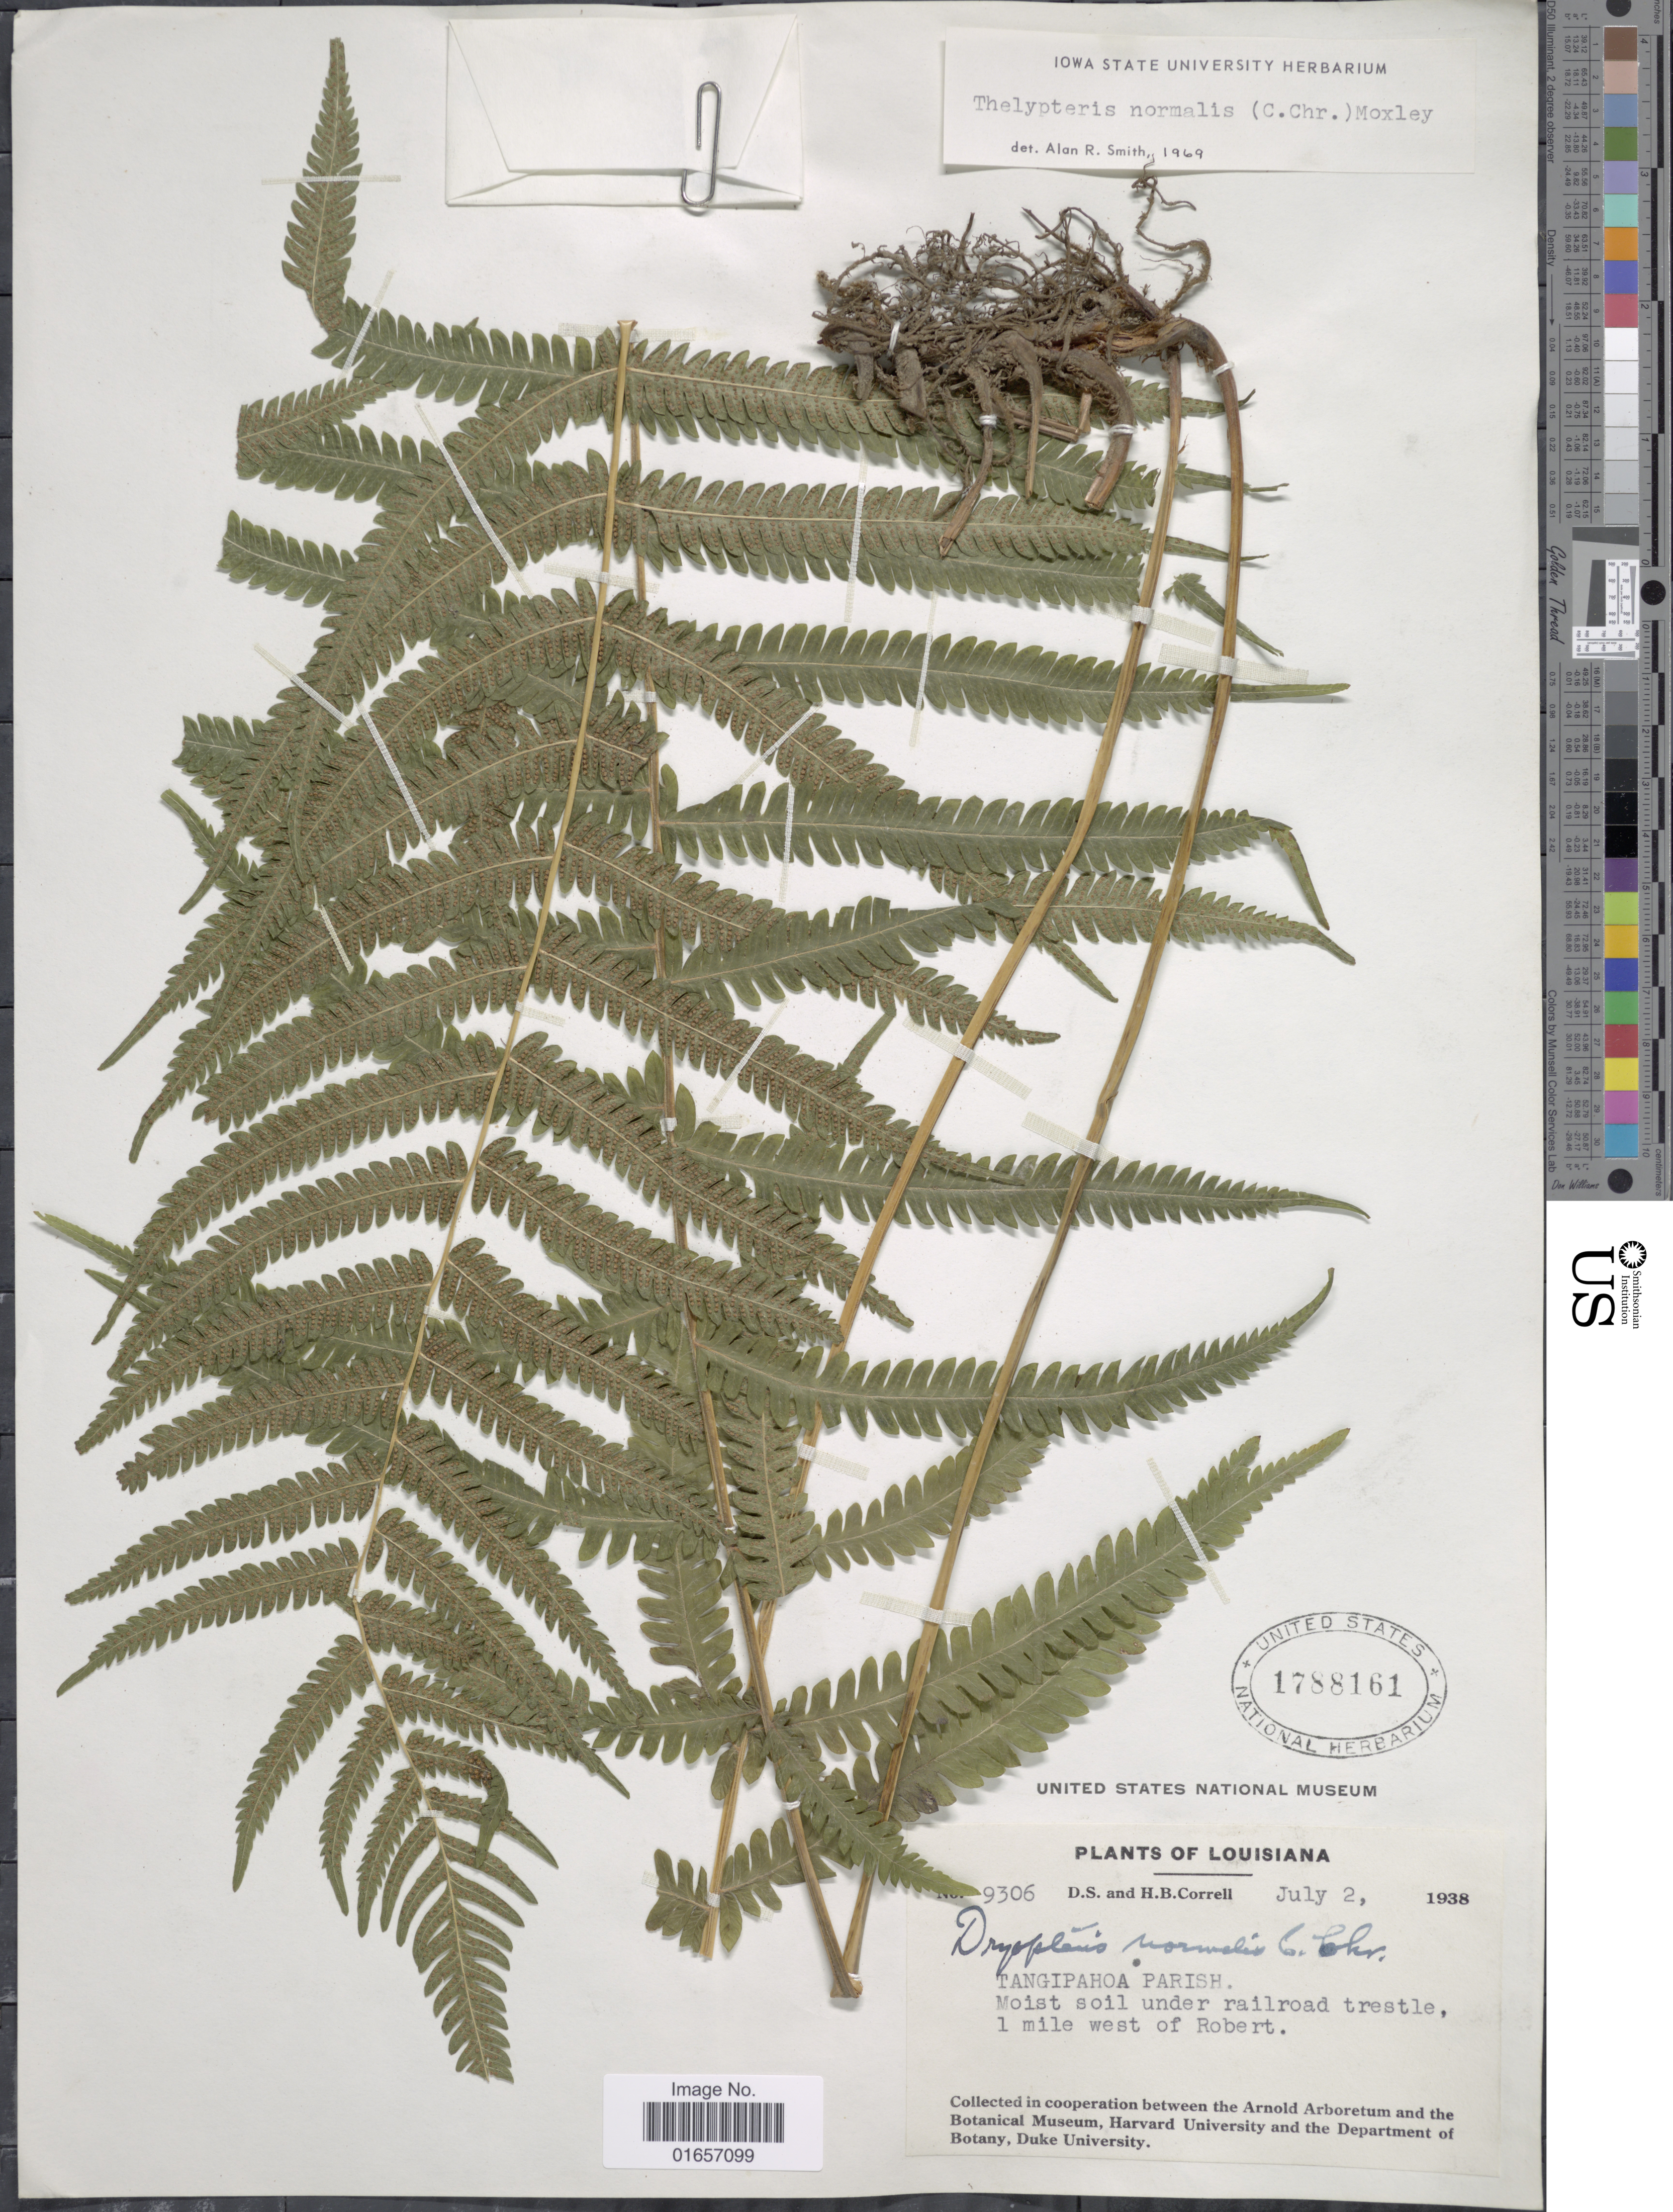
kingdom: Plantae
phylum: Tracheophyta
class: Polypodiopsida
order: Polypodiales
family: Thelypteridaceae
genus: Christella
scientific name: Christella kunthii comb. ined.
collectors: D. S. Correll & H. Correll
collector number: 9306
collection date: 1938-07-02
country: United States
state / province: Louisiana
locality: Tangipahoa Parish, 1 mile west of Robert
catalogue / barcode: US 1788161